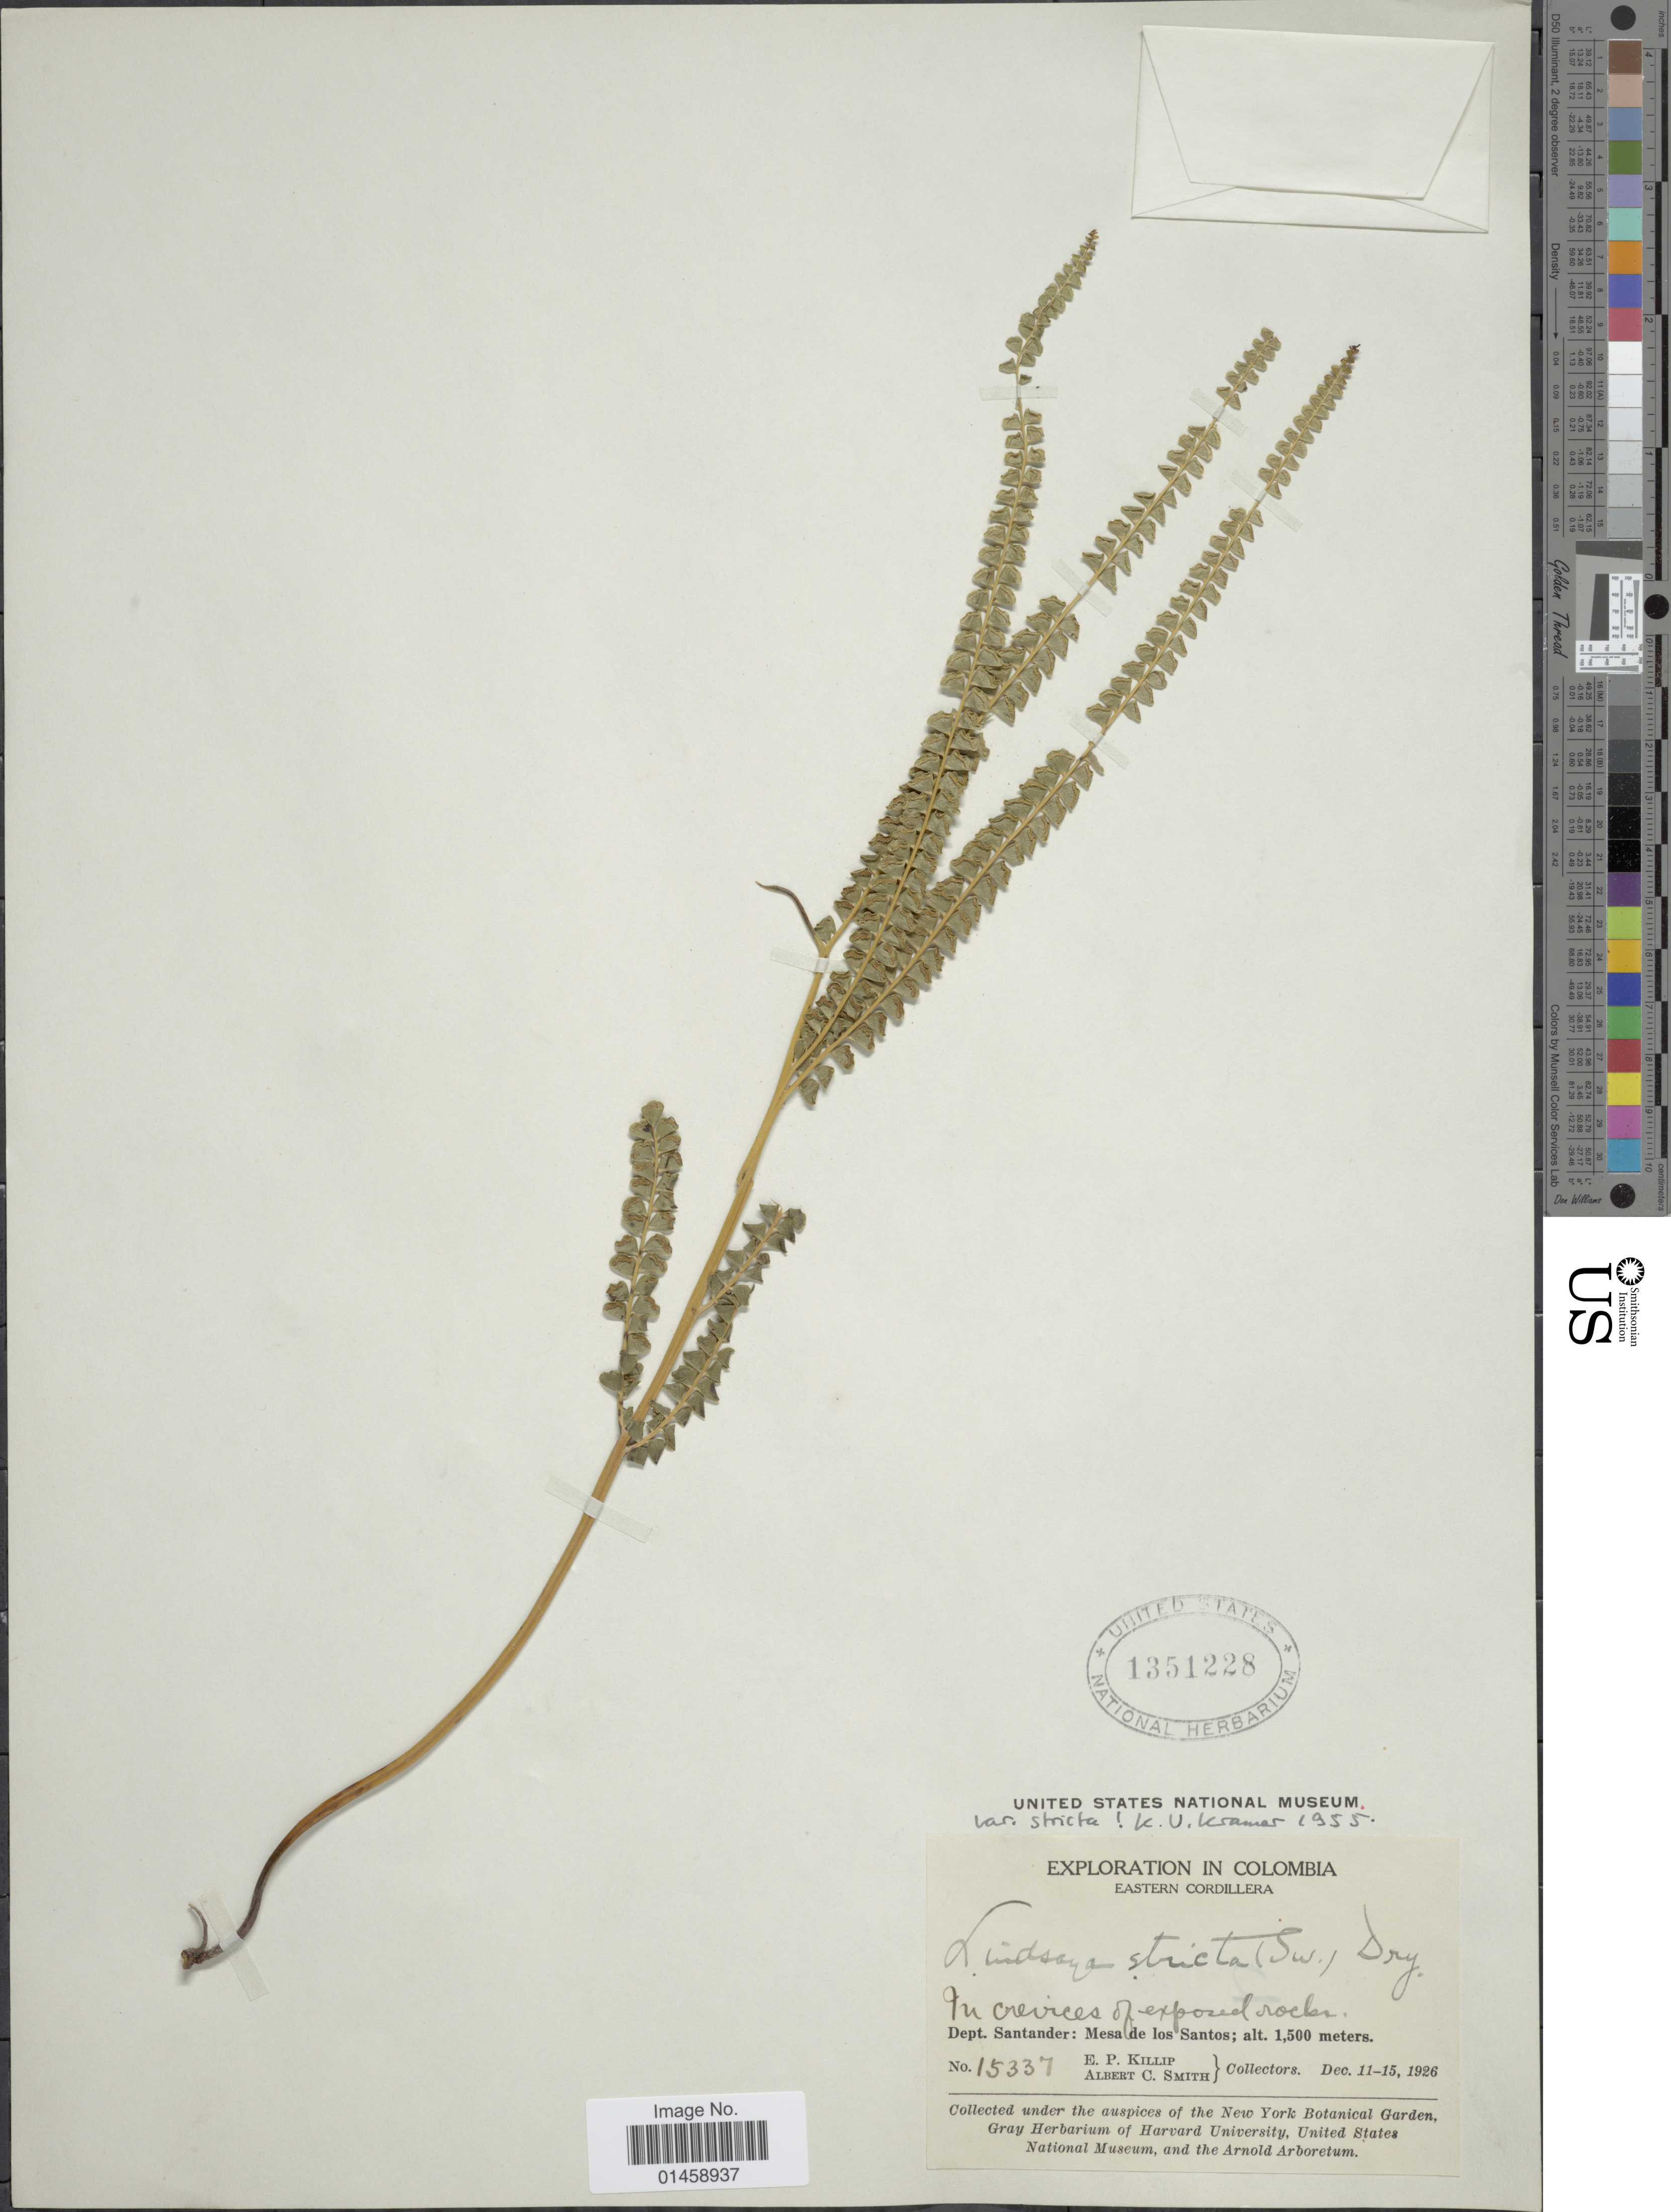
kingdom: Plantae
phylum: Tracheophyta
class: Polypodiopsida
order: Polypodiales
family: Lindsaeaceae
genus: Lindsaea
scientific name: Lindsaea stricta f. stricta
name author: (Sw.) Dryand.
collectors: E. P. Killip & A. C. Smith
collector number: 15337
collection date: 1926-12-11/1926-12-15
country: Colombia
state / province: Santander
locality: Eastern Cordillera, Dept. Santander: Mesa de los Santos.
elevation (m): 1500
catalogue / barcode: US 1351228